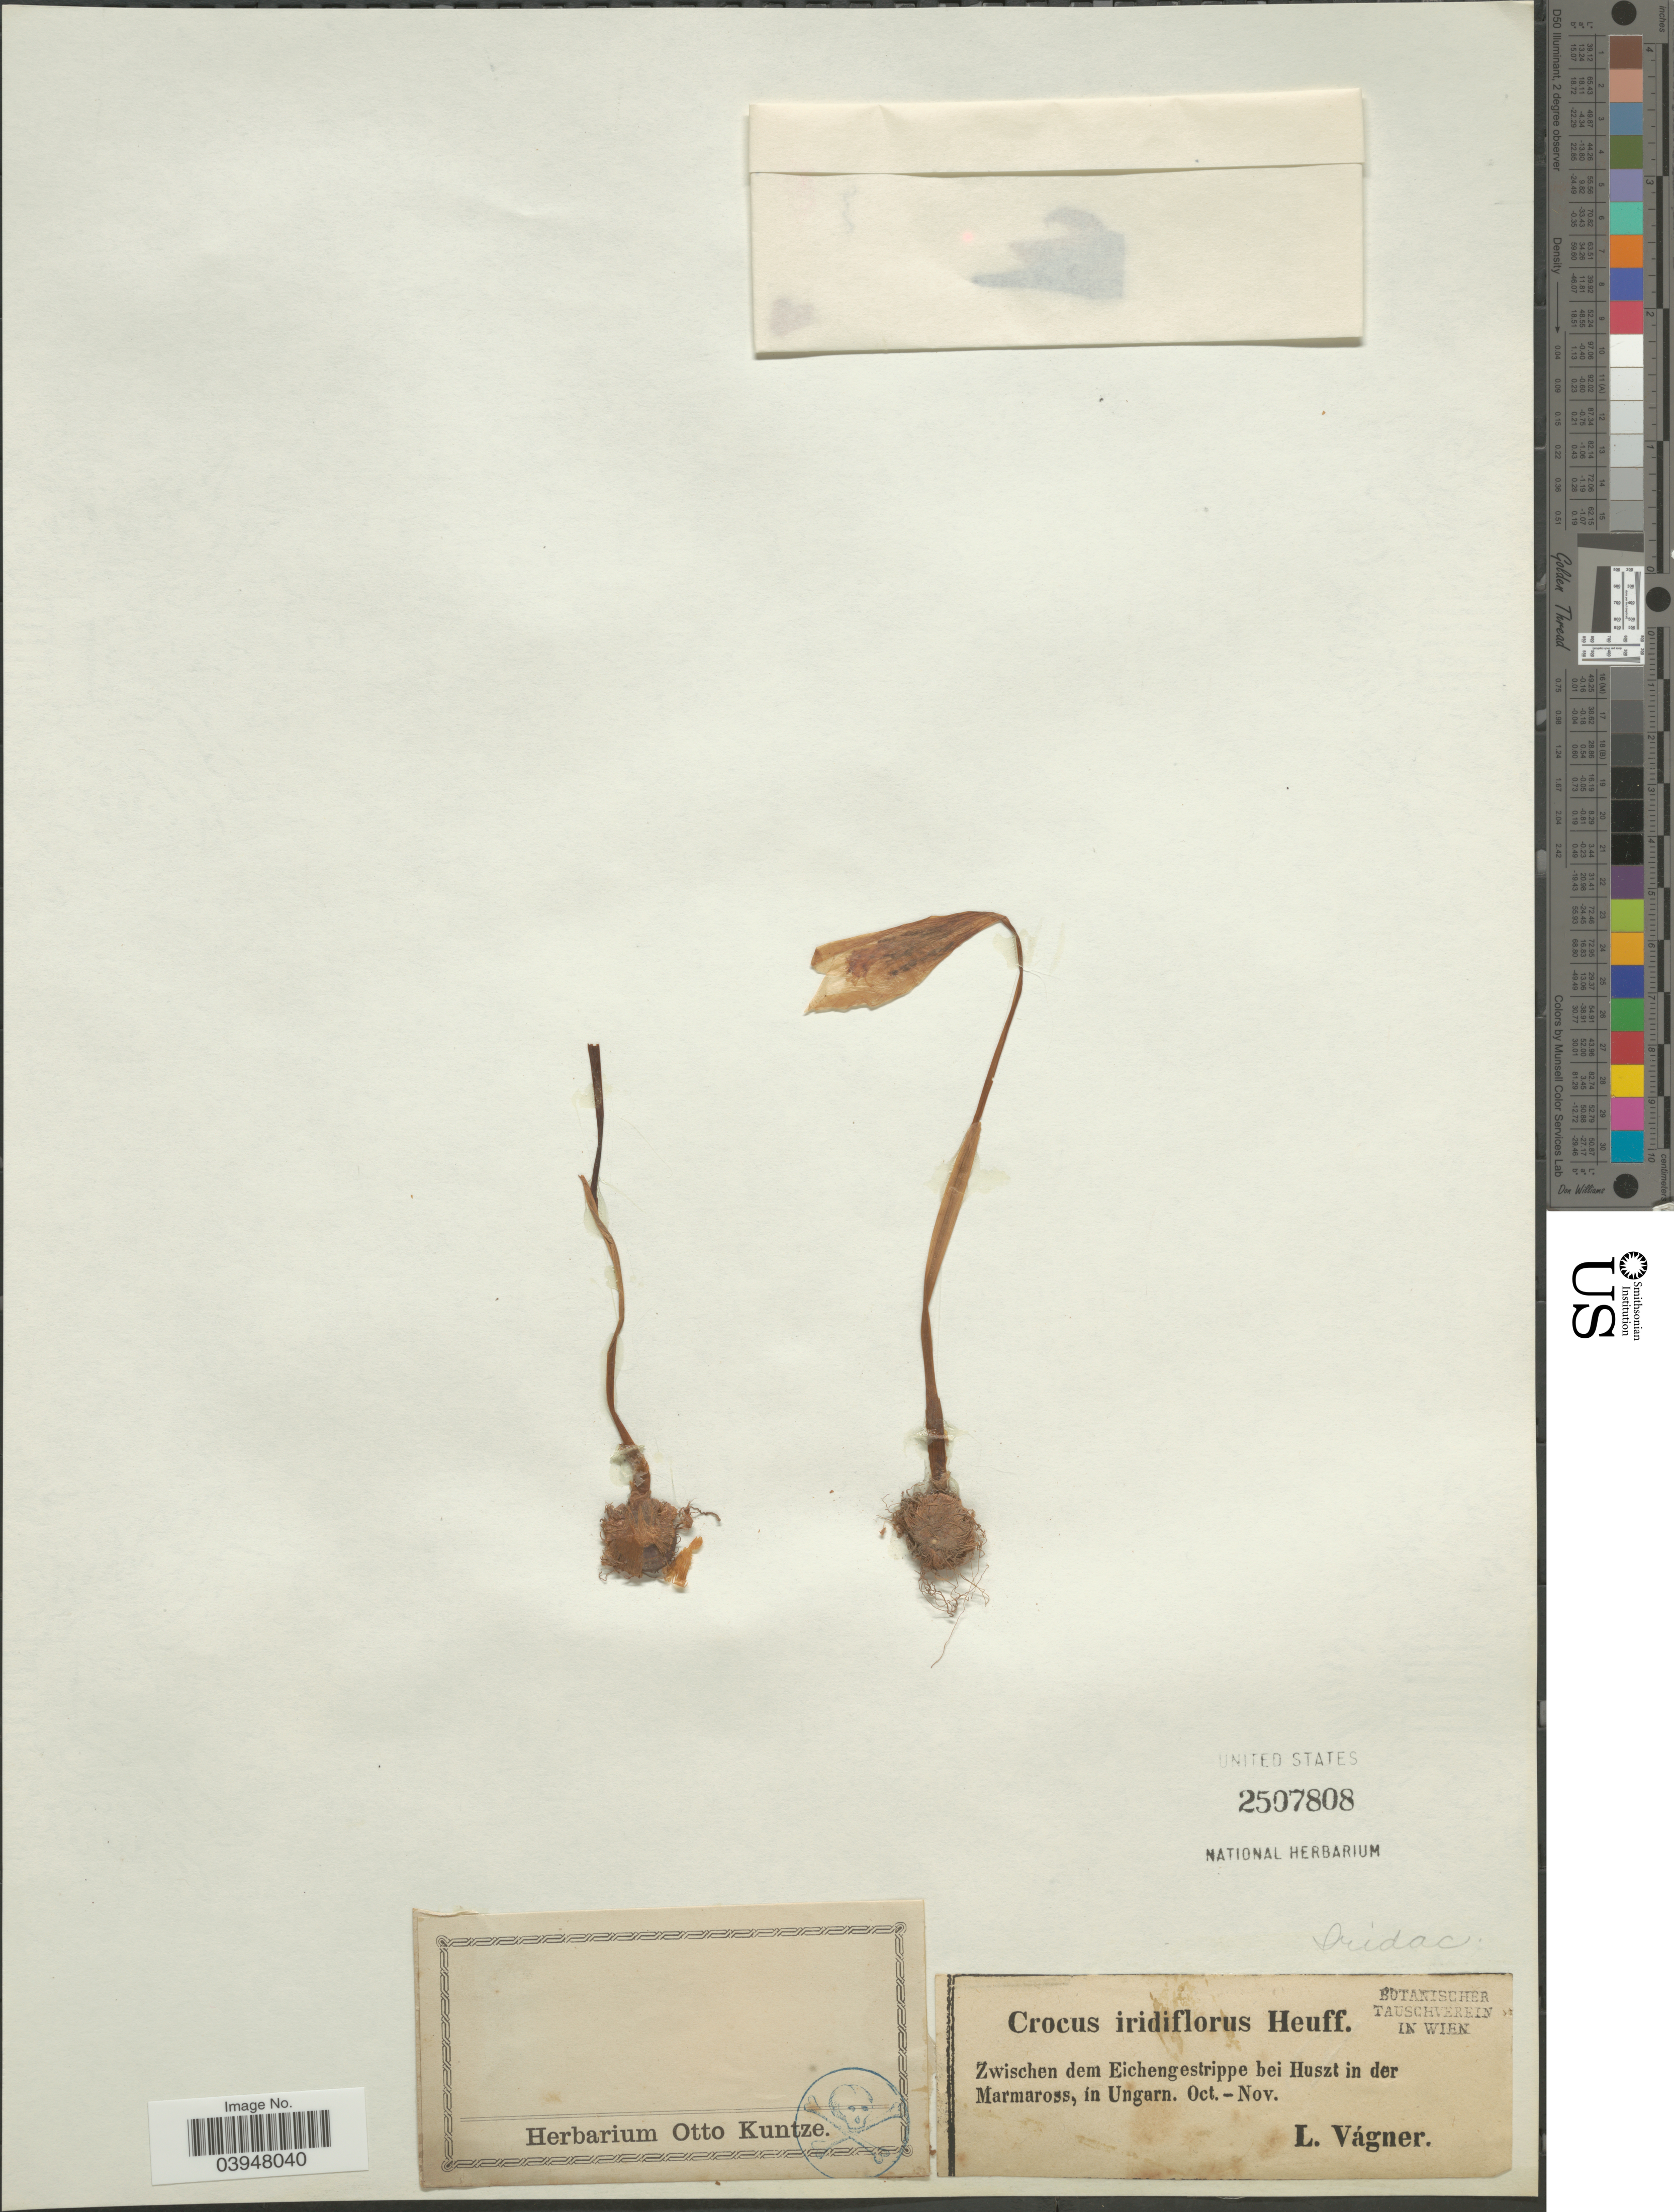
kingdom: Plantae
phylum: Tracheophyta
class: Liliopsida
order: Asparagales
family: Iridaceae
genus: Crocus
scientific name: Crocus iridiflorus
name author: Heuff. ex Rchb.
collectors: L. Vagner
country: Ukraine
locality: Zwischen dem Eichengestrippe bei Huszt in der Marmaross, in Ungarn.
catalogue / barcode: US 2507808